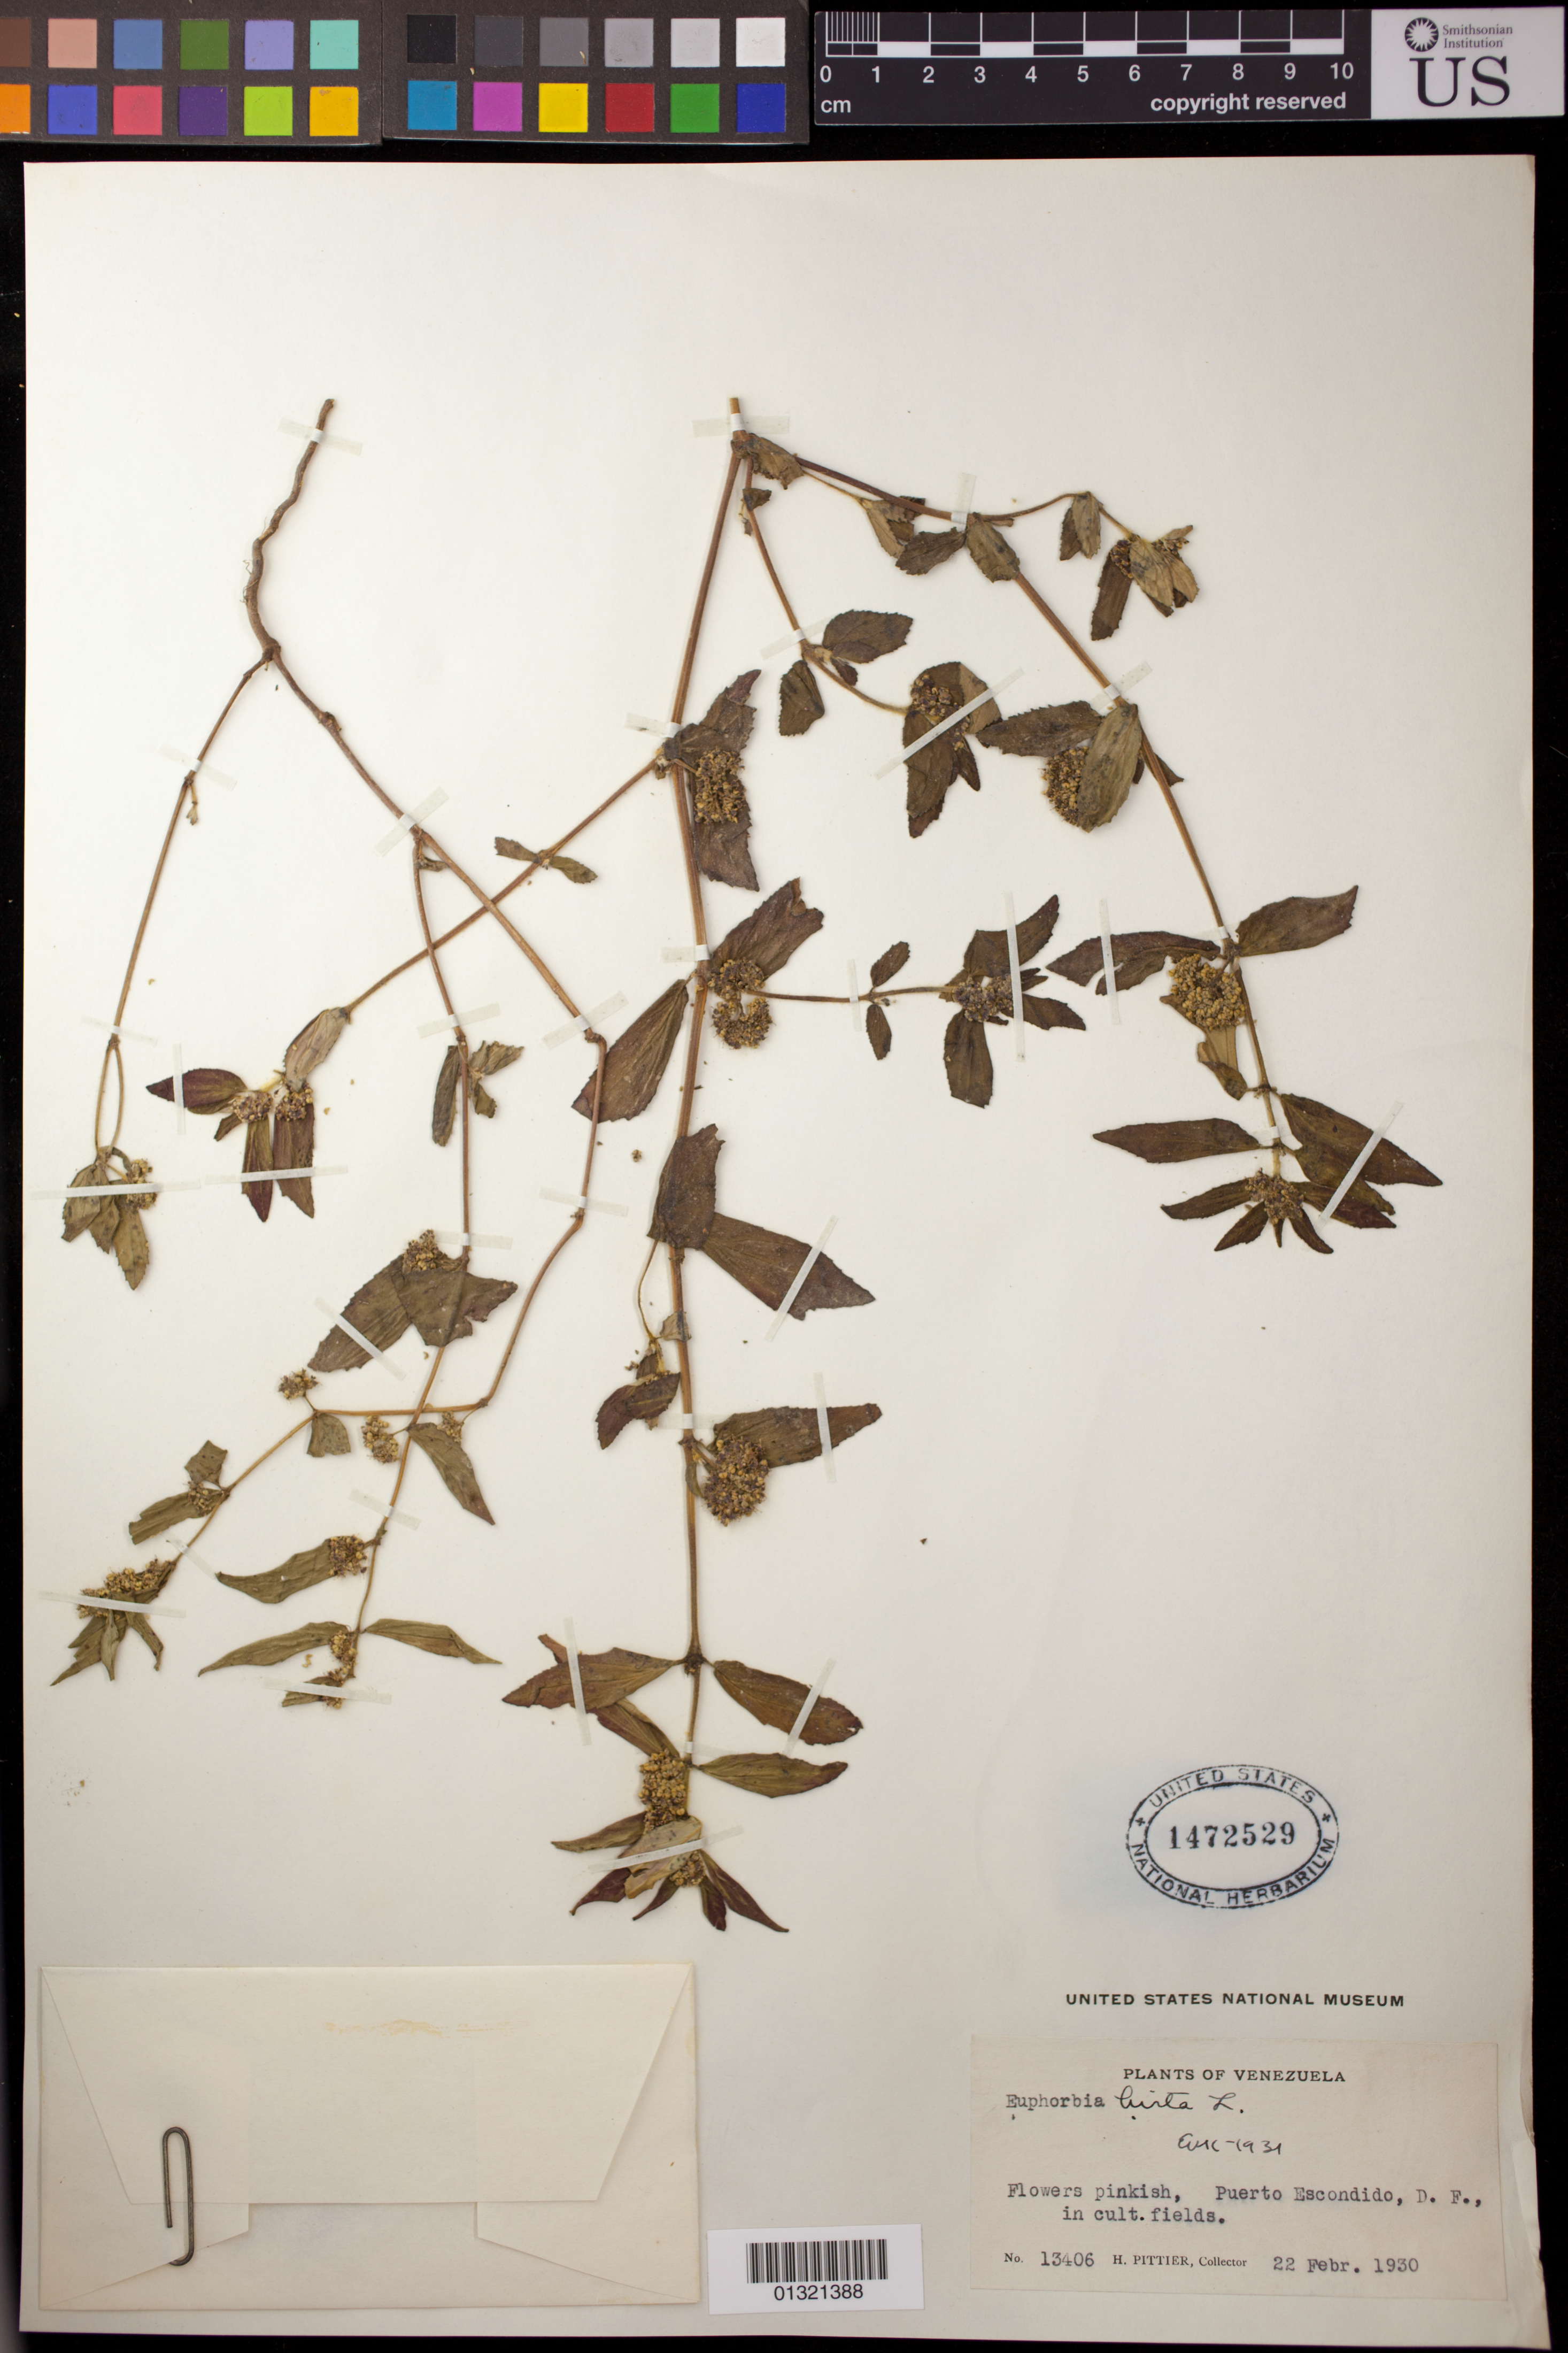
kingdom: Plantae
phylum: Tracheophyta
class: Magnoliopsida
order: Malpighiales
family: Euphorbiaceae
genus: Euphorbia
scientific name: Euphorbia hirta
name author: L.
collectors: H. F. Pittier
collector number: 13406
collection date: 1930-02-22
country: Venezuela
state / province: Distrito Federal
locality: Puerto Escondido, D. F.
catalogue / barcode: US 1472529